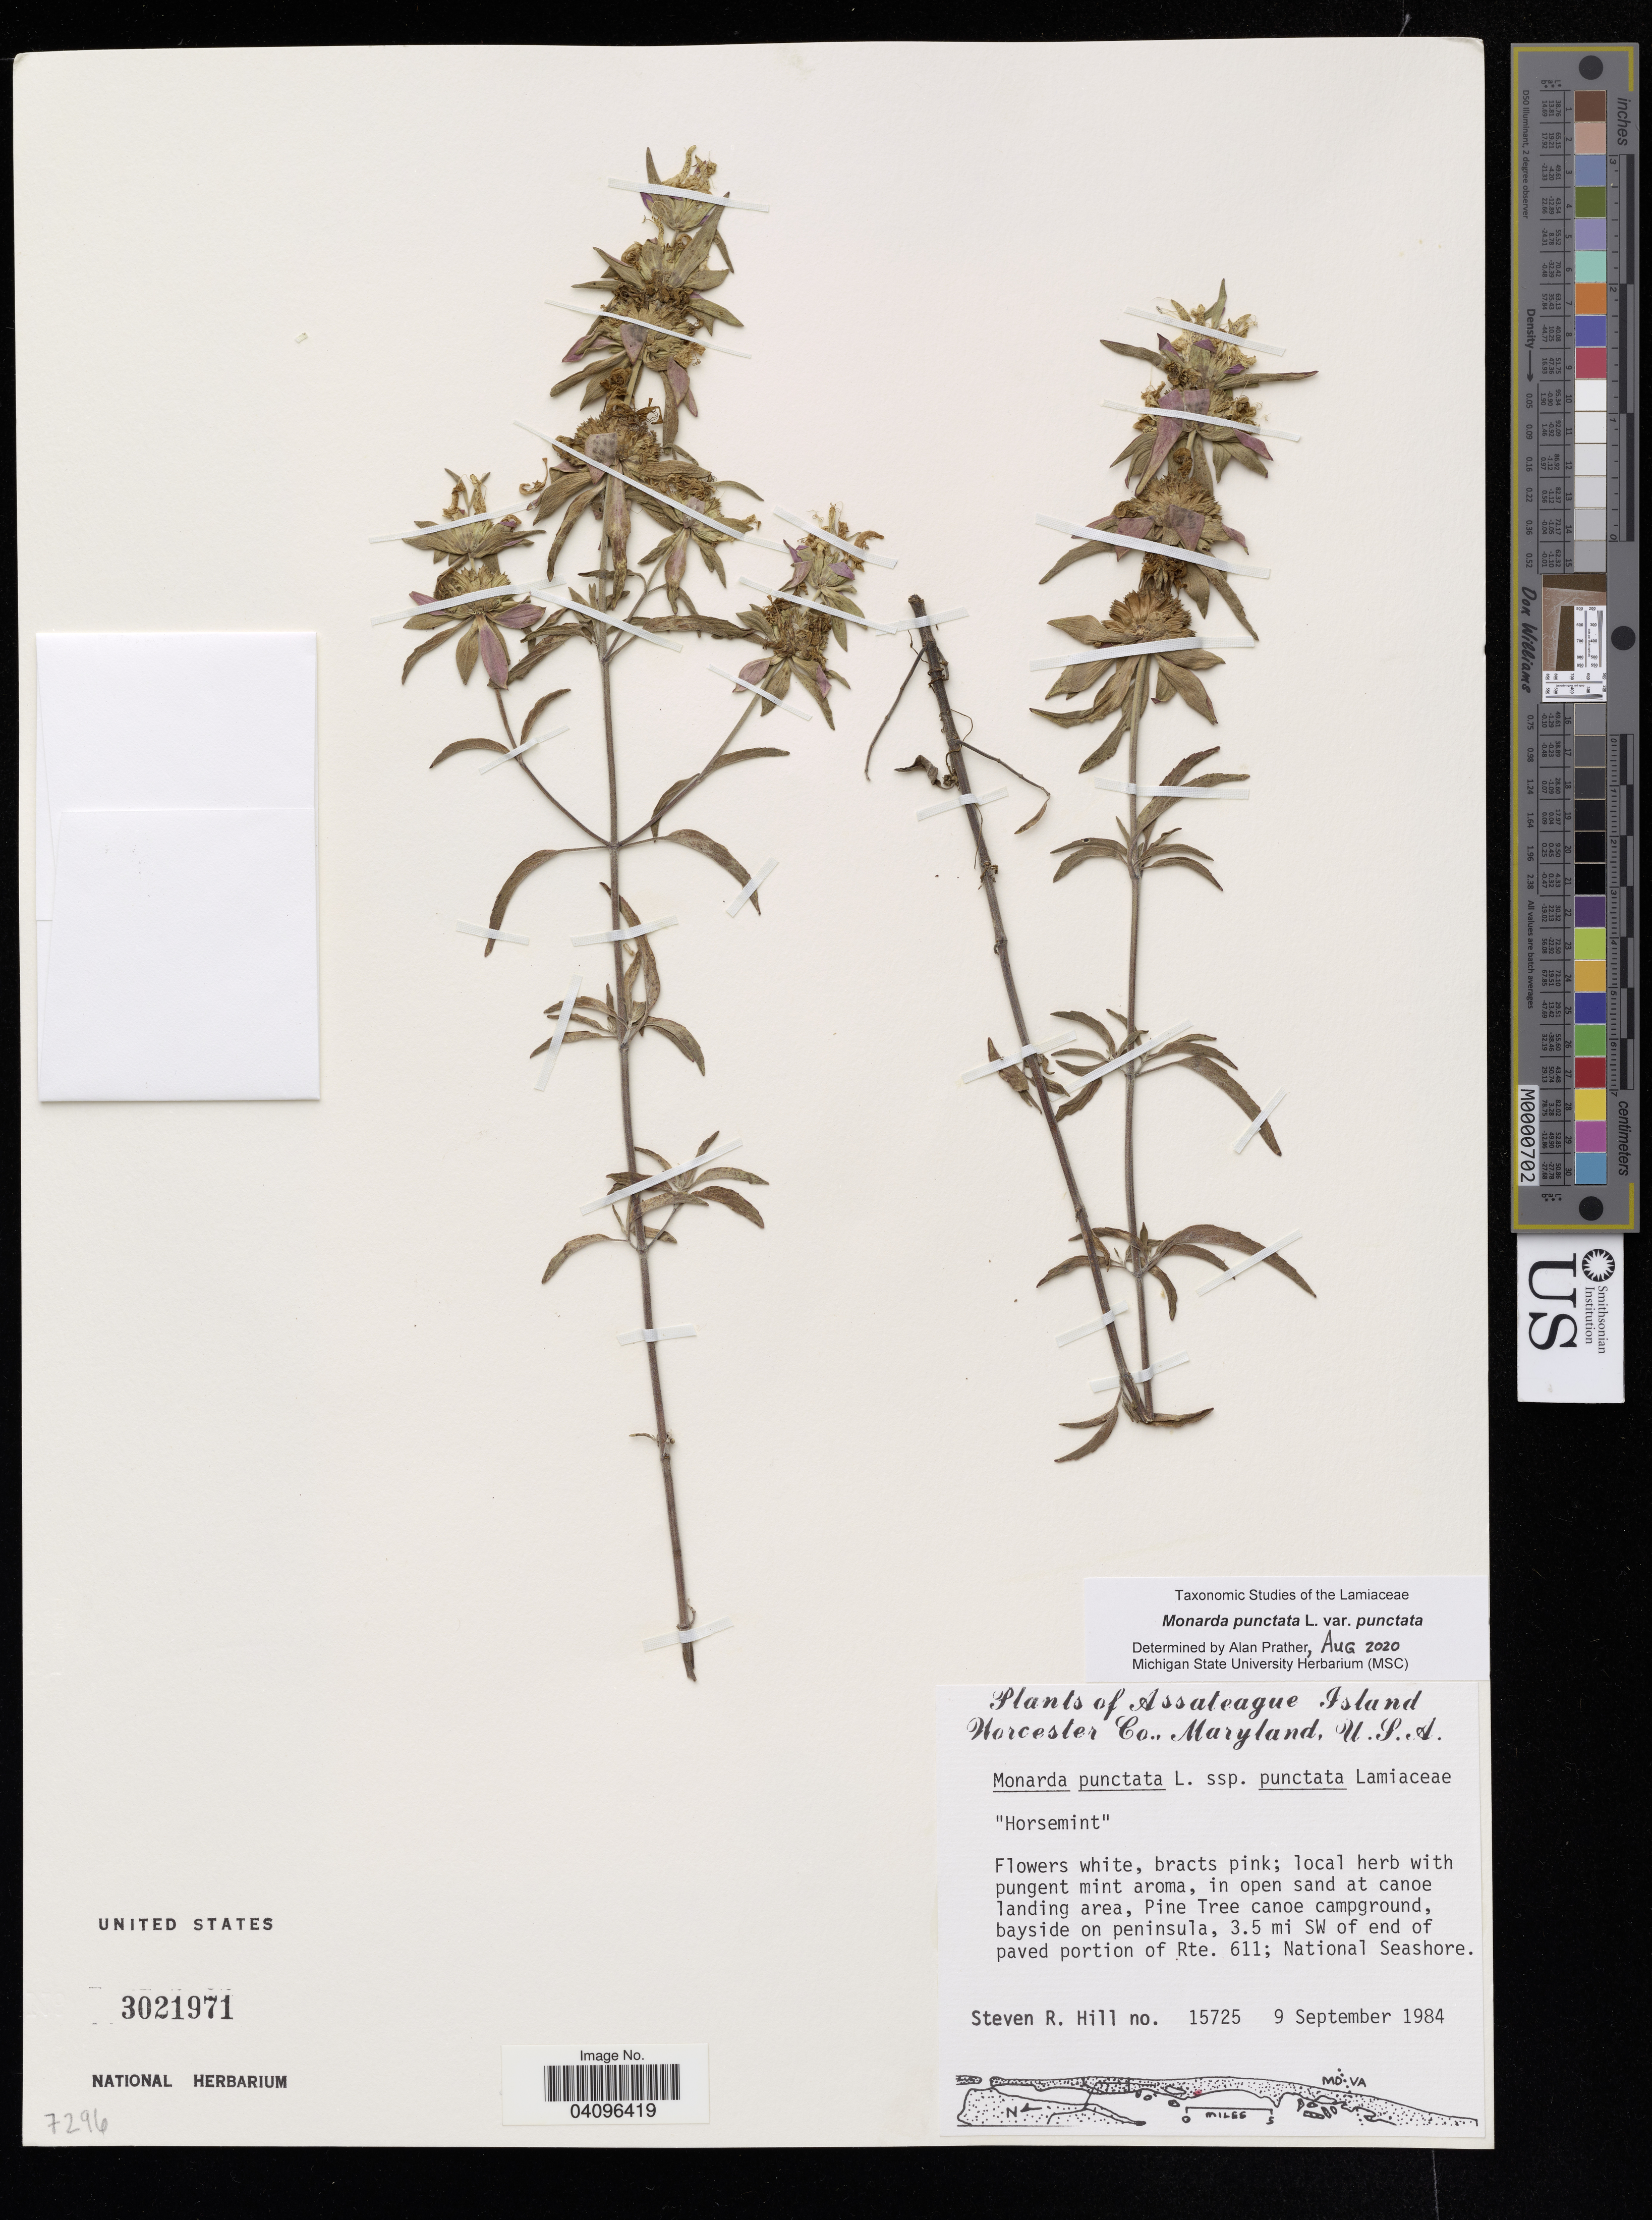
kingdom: Plantae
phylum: Tracheophyta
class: Magnoliopsida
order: Lamiales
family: Lamiaceae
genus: Monarda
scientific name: Monarda punctata var. punctata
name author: L.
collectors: S. R. Hill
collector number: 15725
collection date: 1984-09-09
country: United States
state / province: Maryland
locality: Worcester Co., Pine Tree canoe campground, bayside on peninsula, 3.5 mi SW of end of paved portion of Rte. 611.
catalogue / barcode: US 3021971